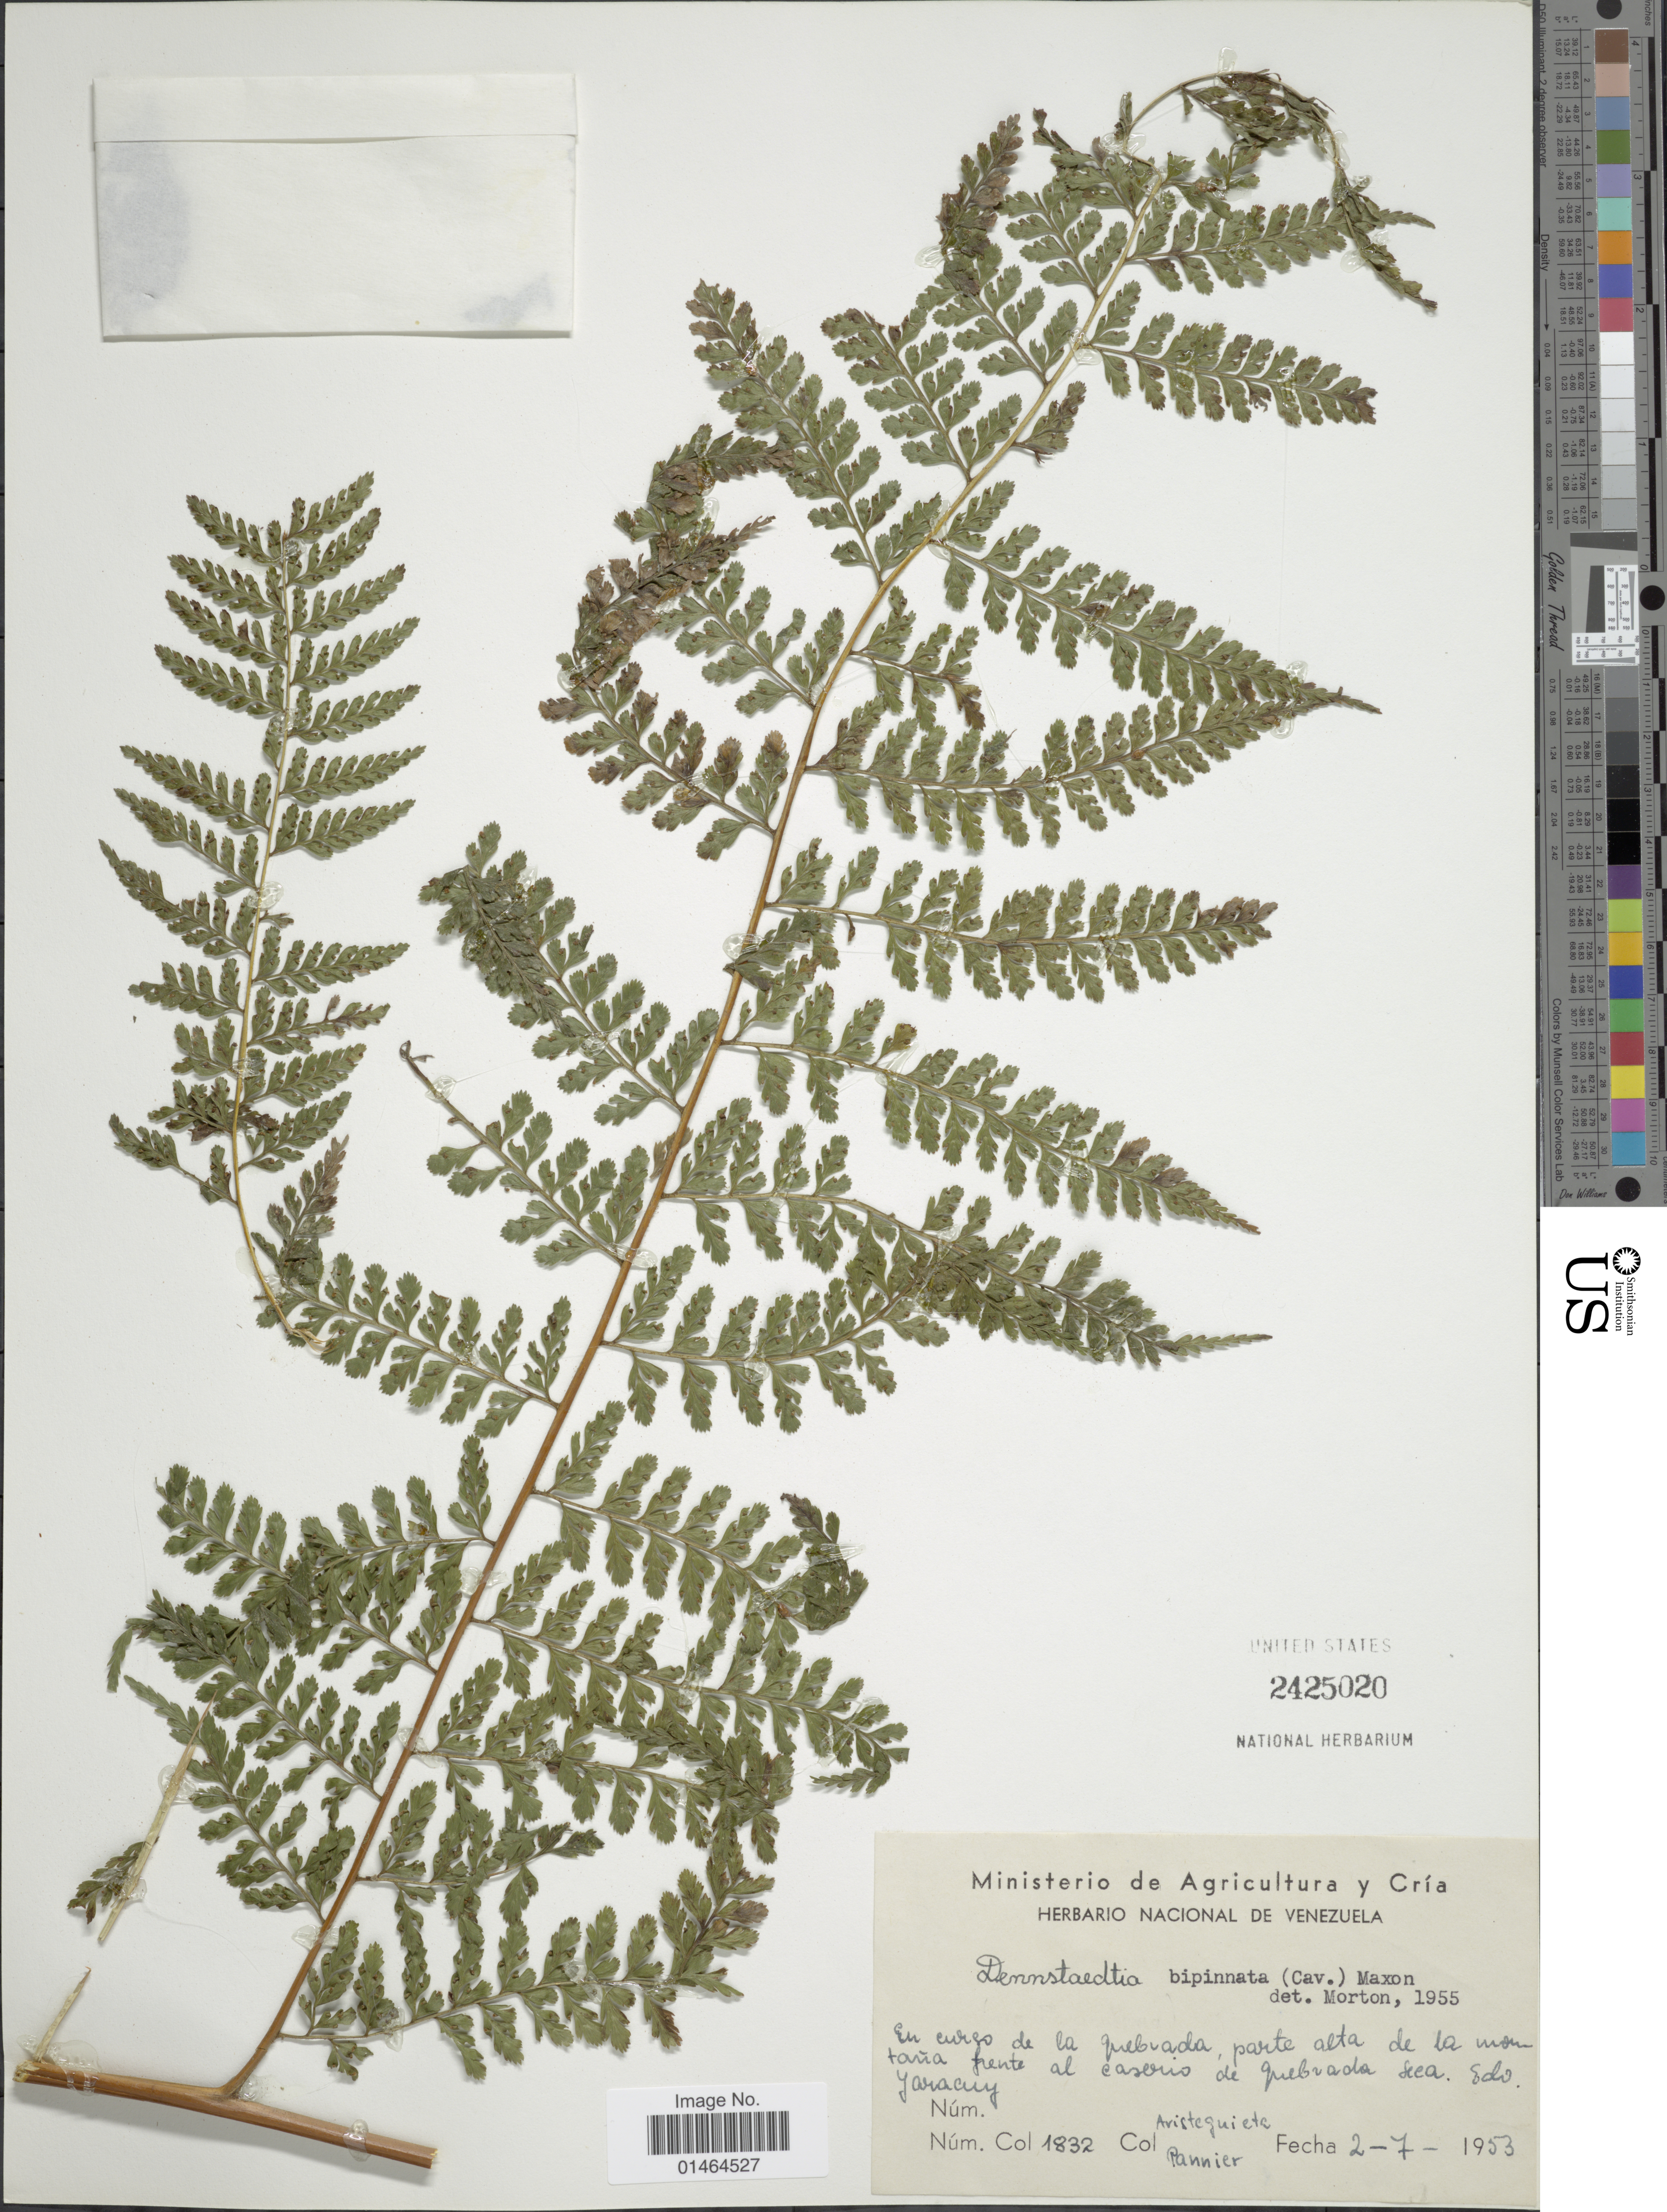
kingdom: Plantae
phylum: Tracheophyta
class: Polypodiopsida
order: Polypodiales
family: Dennstaedtiaceae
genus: Dennstaedtia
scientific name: Dennstaedtia bipinnata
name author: (Cav.) Maxon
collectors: F. Pannier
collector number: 1832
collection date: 1953-07-02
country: Venezuela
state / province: Yaracuy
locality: Aristeguieta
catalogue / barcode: US 2425020